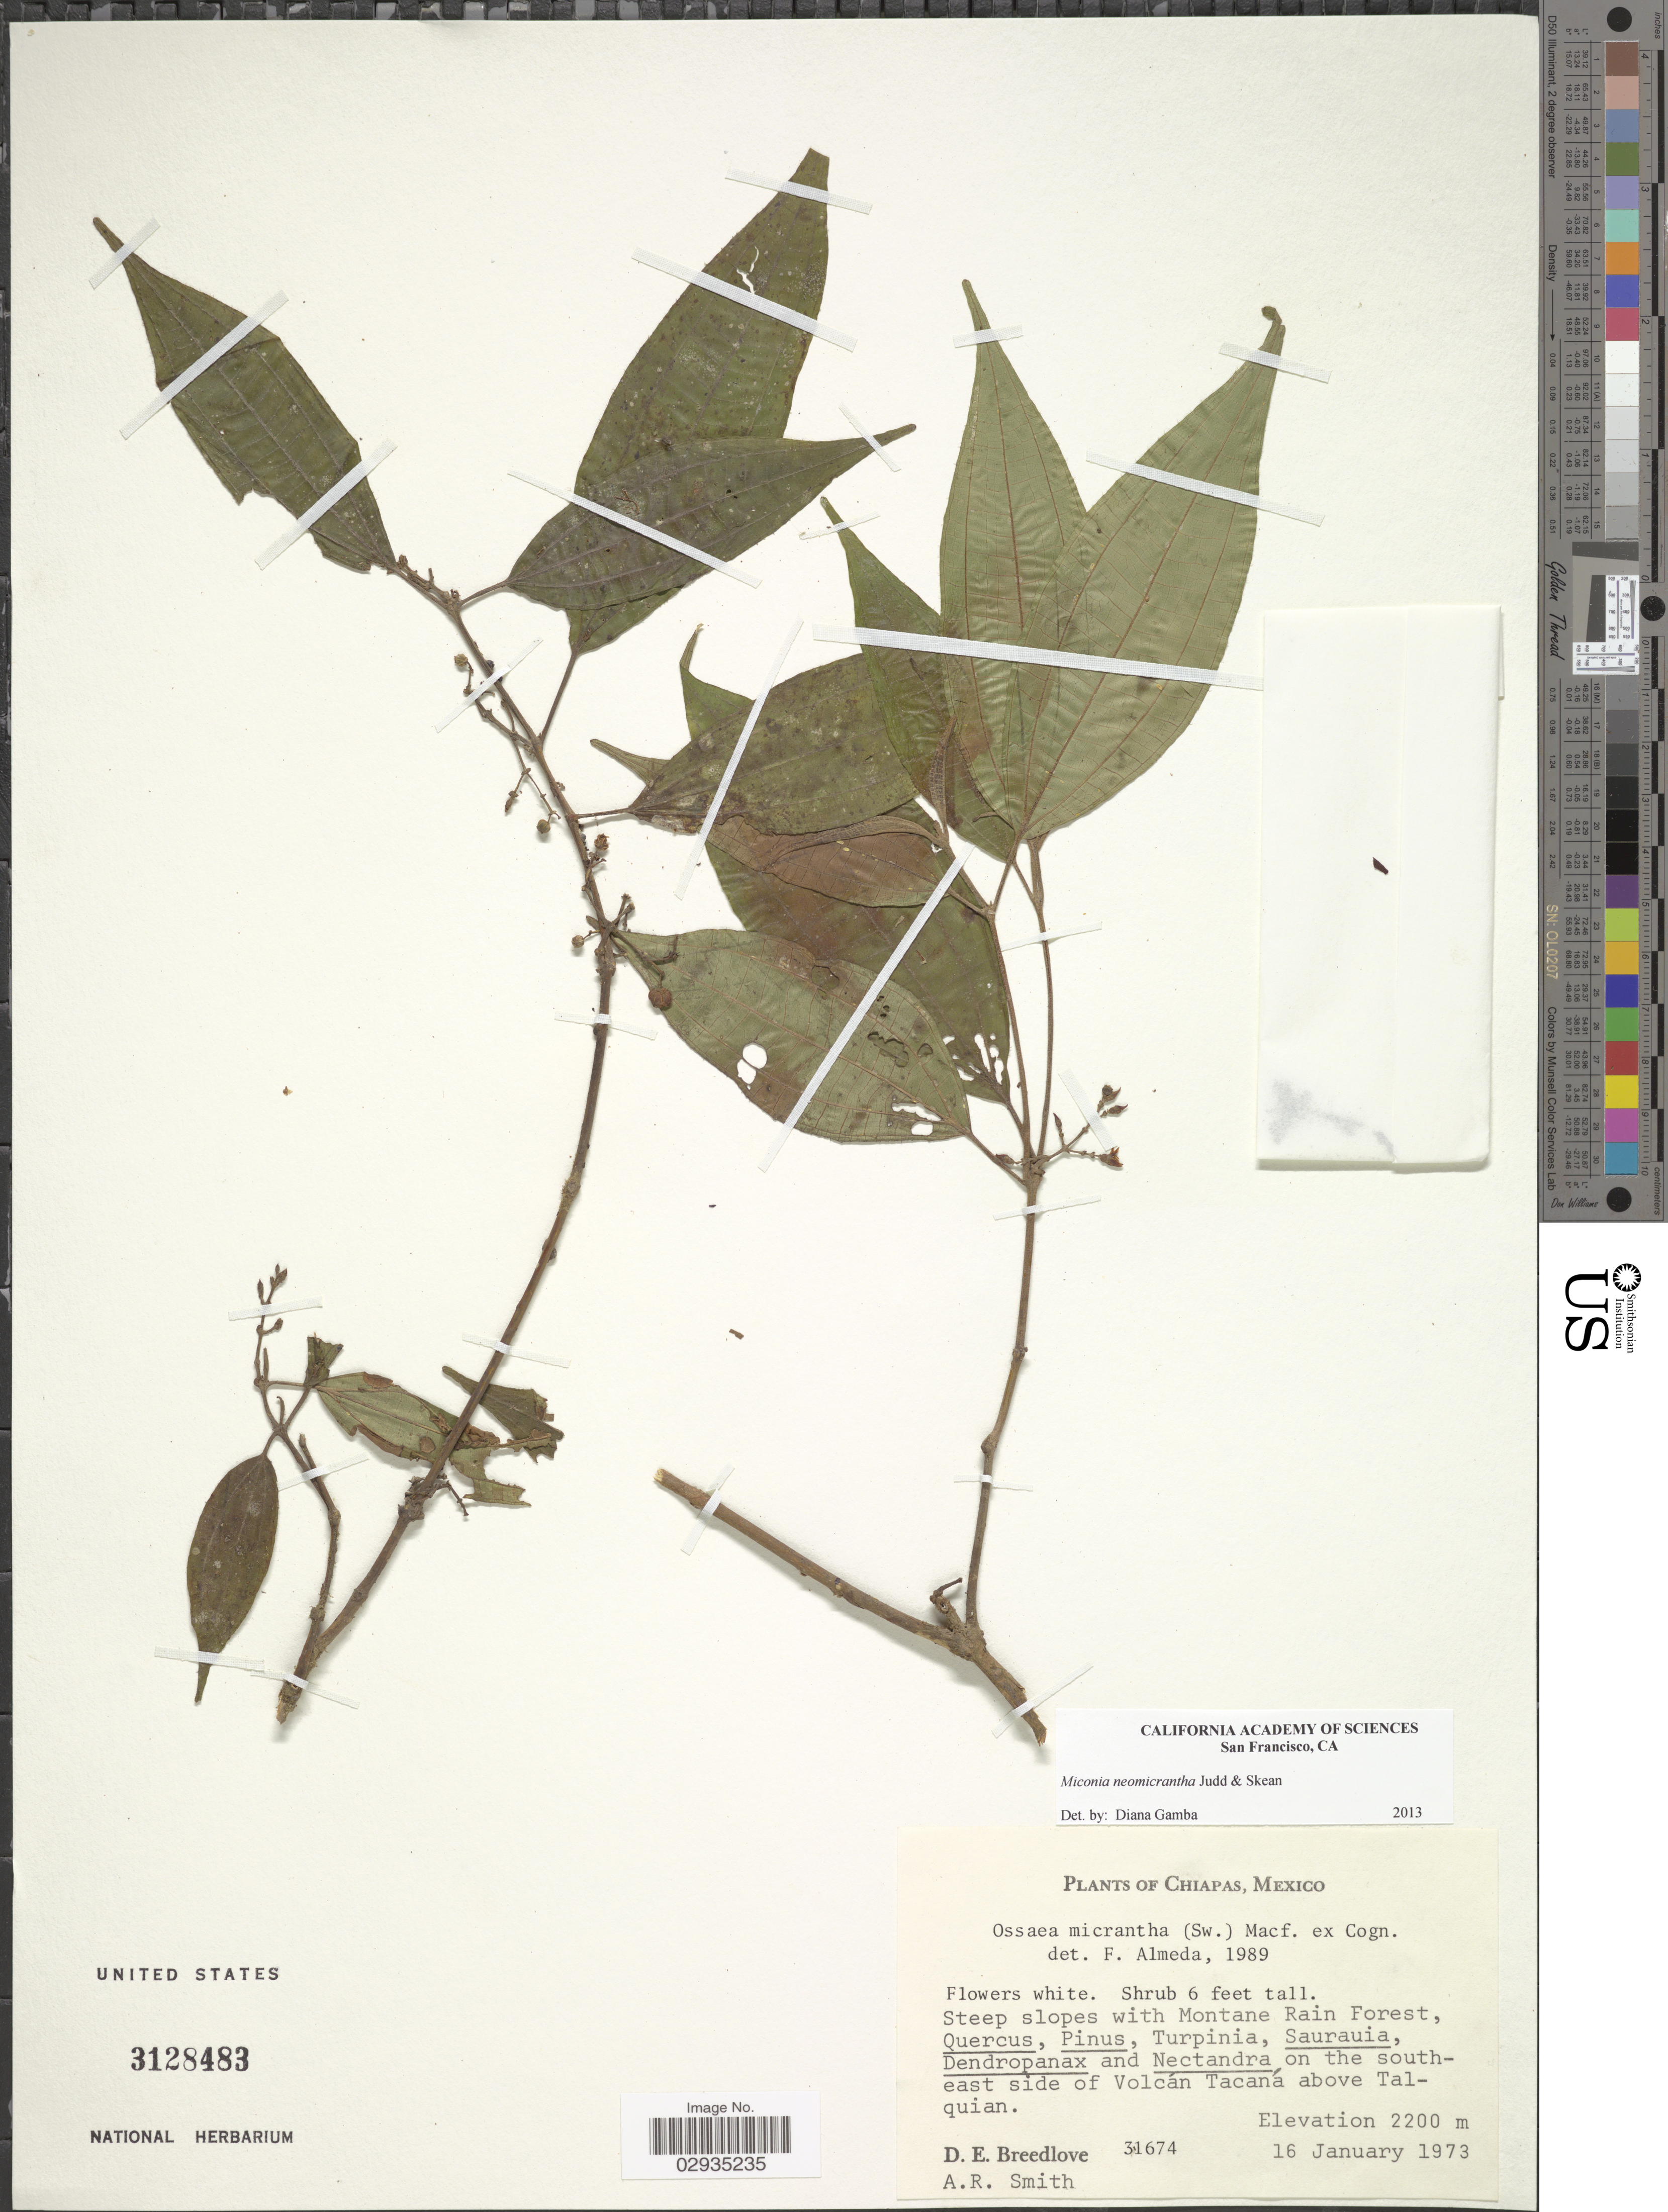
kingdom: Plantae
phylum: Tracheophyta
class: Magnoliopsida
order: Myrtales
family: Melastomataceae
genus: Miconia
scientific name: Miconia neomicrantha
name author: Judd & Skean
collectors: D. E. Breedlove & A. R. Smith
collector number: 31674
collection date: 1973-01-16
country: Mexico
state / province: Chiapas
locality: On the southeast side of Volcán Tacaná above Talquian.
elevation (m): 2200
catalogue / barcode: US 3128483